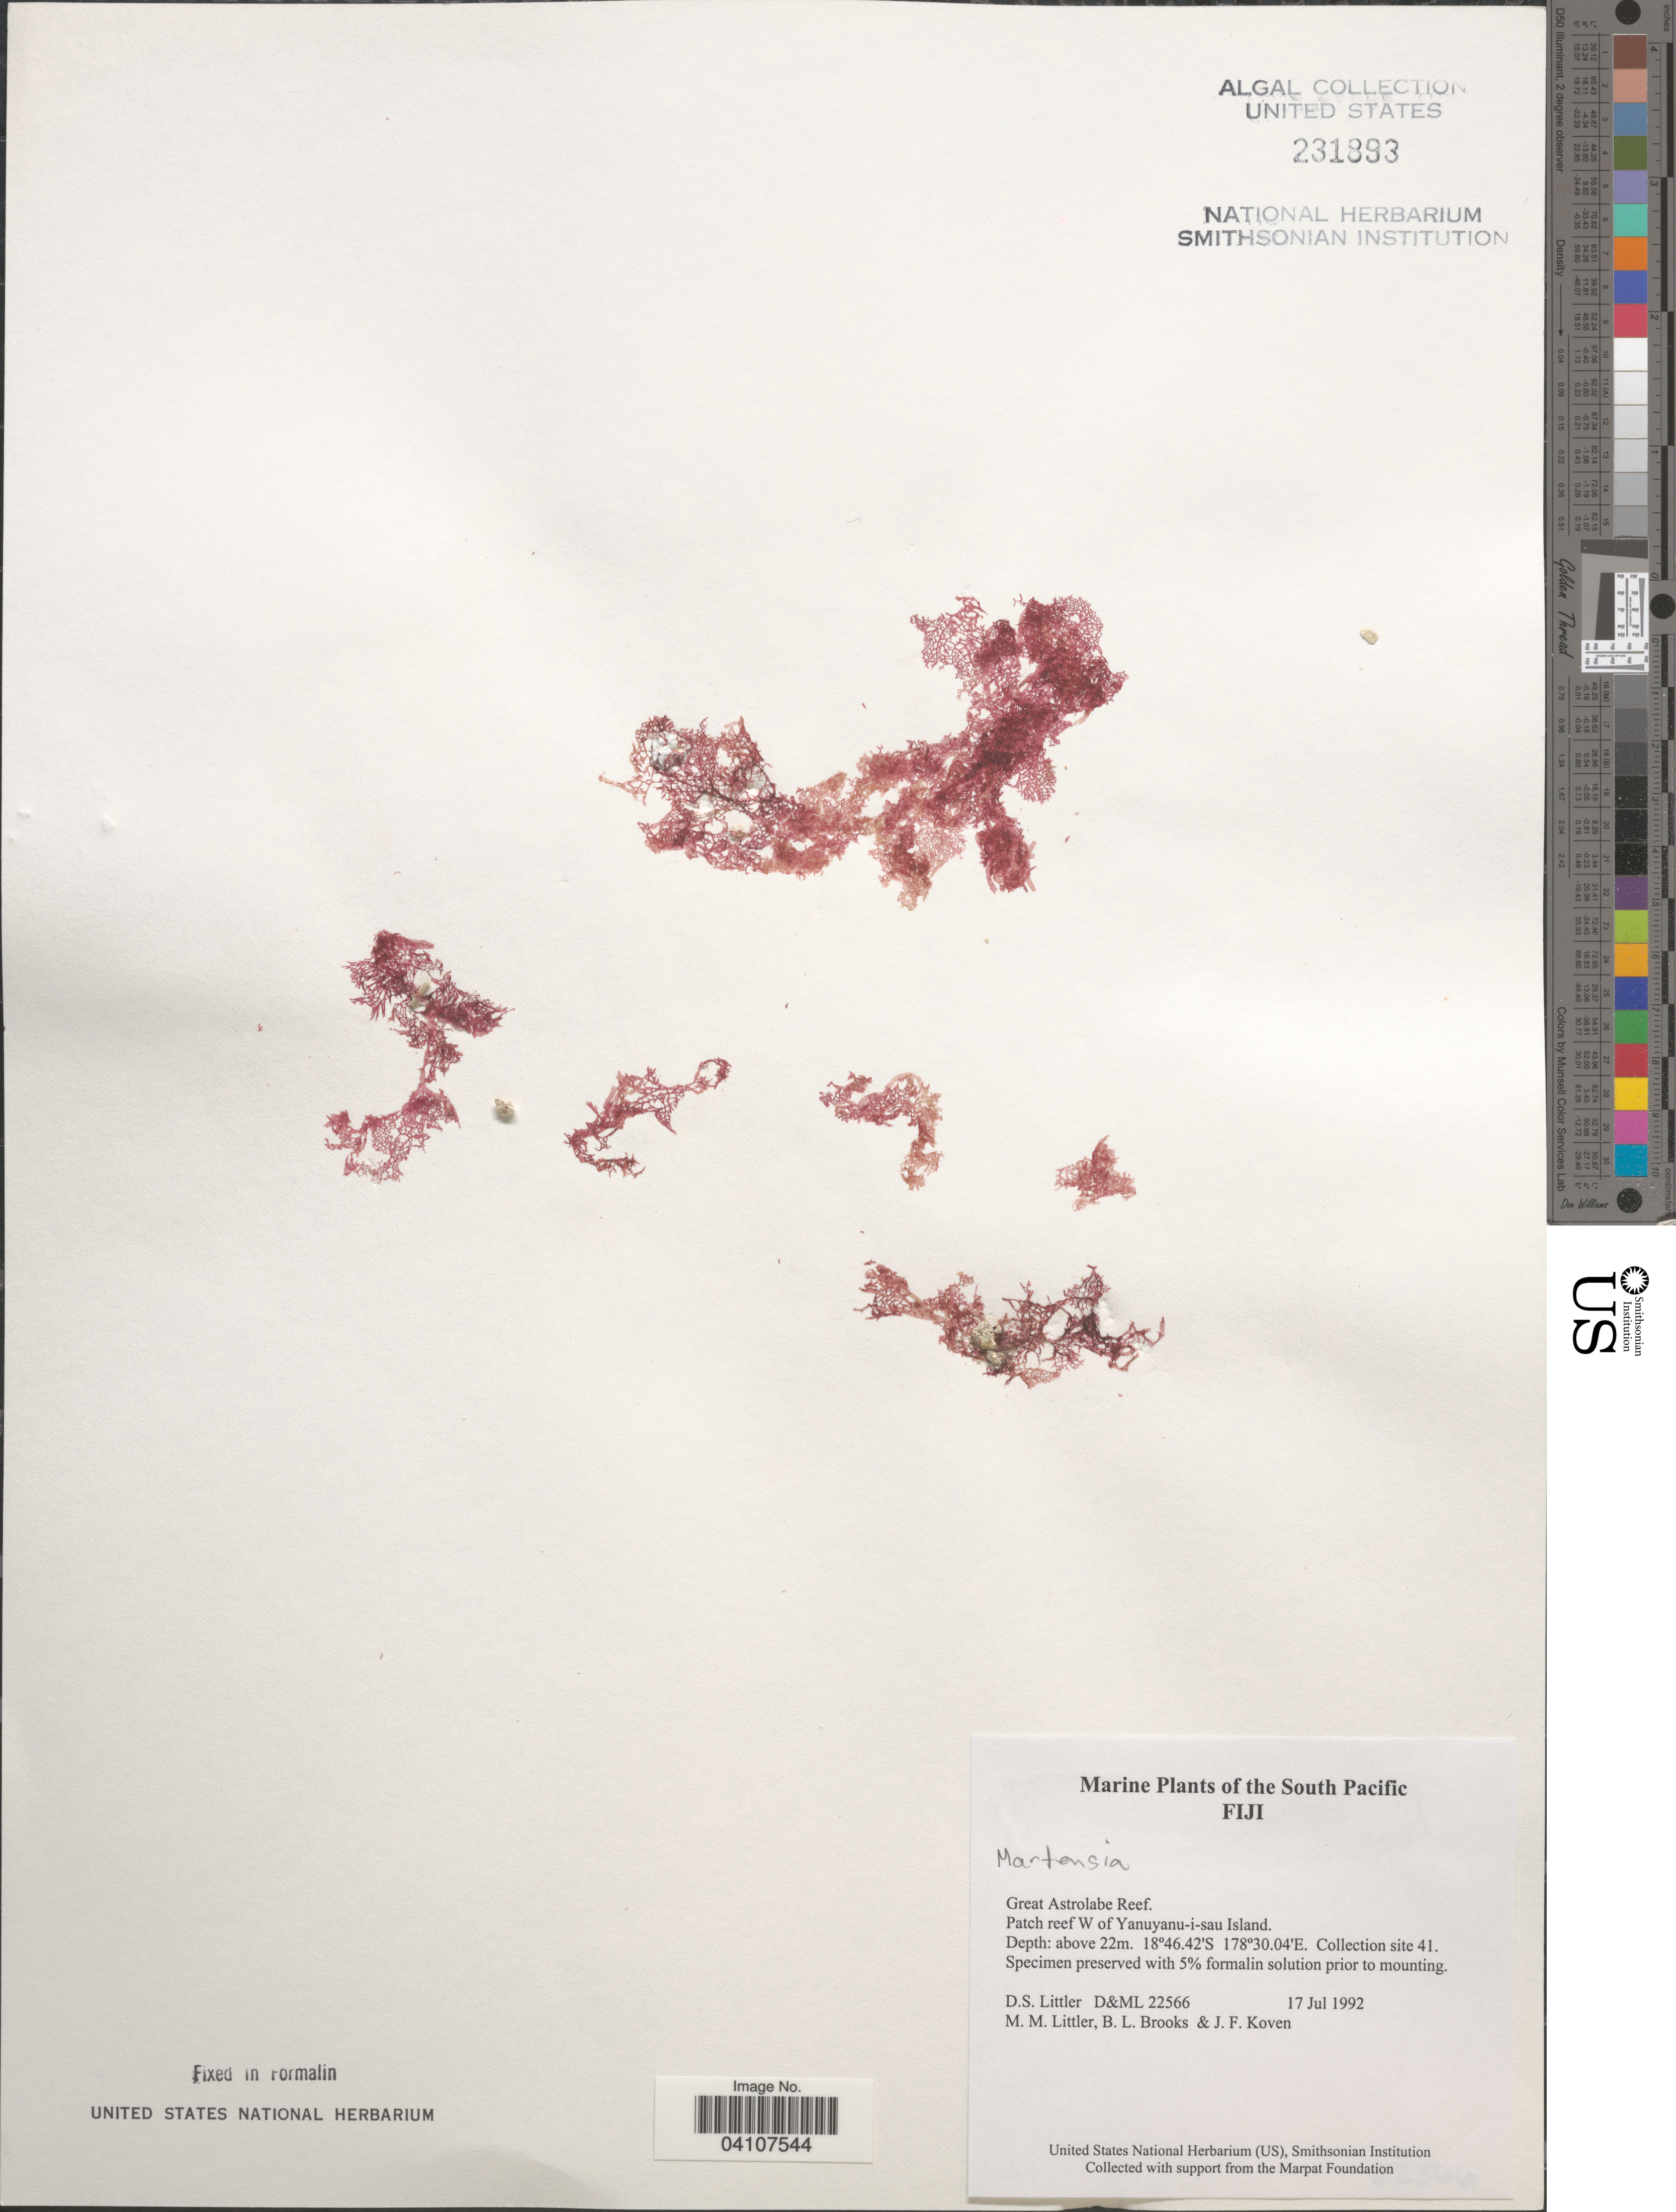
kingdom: Plantae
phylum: Rhodophyta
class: Florideophyceae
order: Ceramiales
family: Delesseriaceae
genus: Martensia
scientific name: Martensia sp.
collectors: D. S. Littler, B. Brooks & J. Koven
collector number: D&ML22566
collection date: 1992-07-17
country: Fiji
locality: South Pacific. Great Astrolabe Reef. Patch reef W of Yanuyanu-i-sau Island. Collection site 41.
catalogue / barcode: US 231893